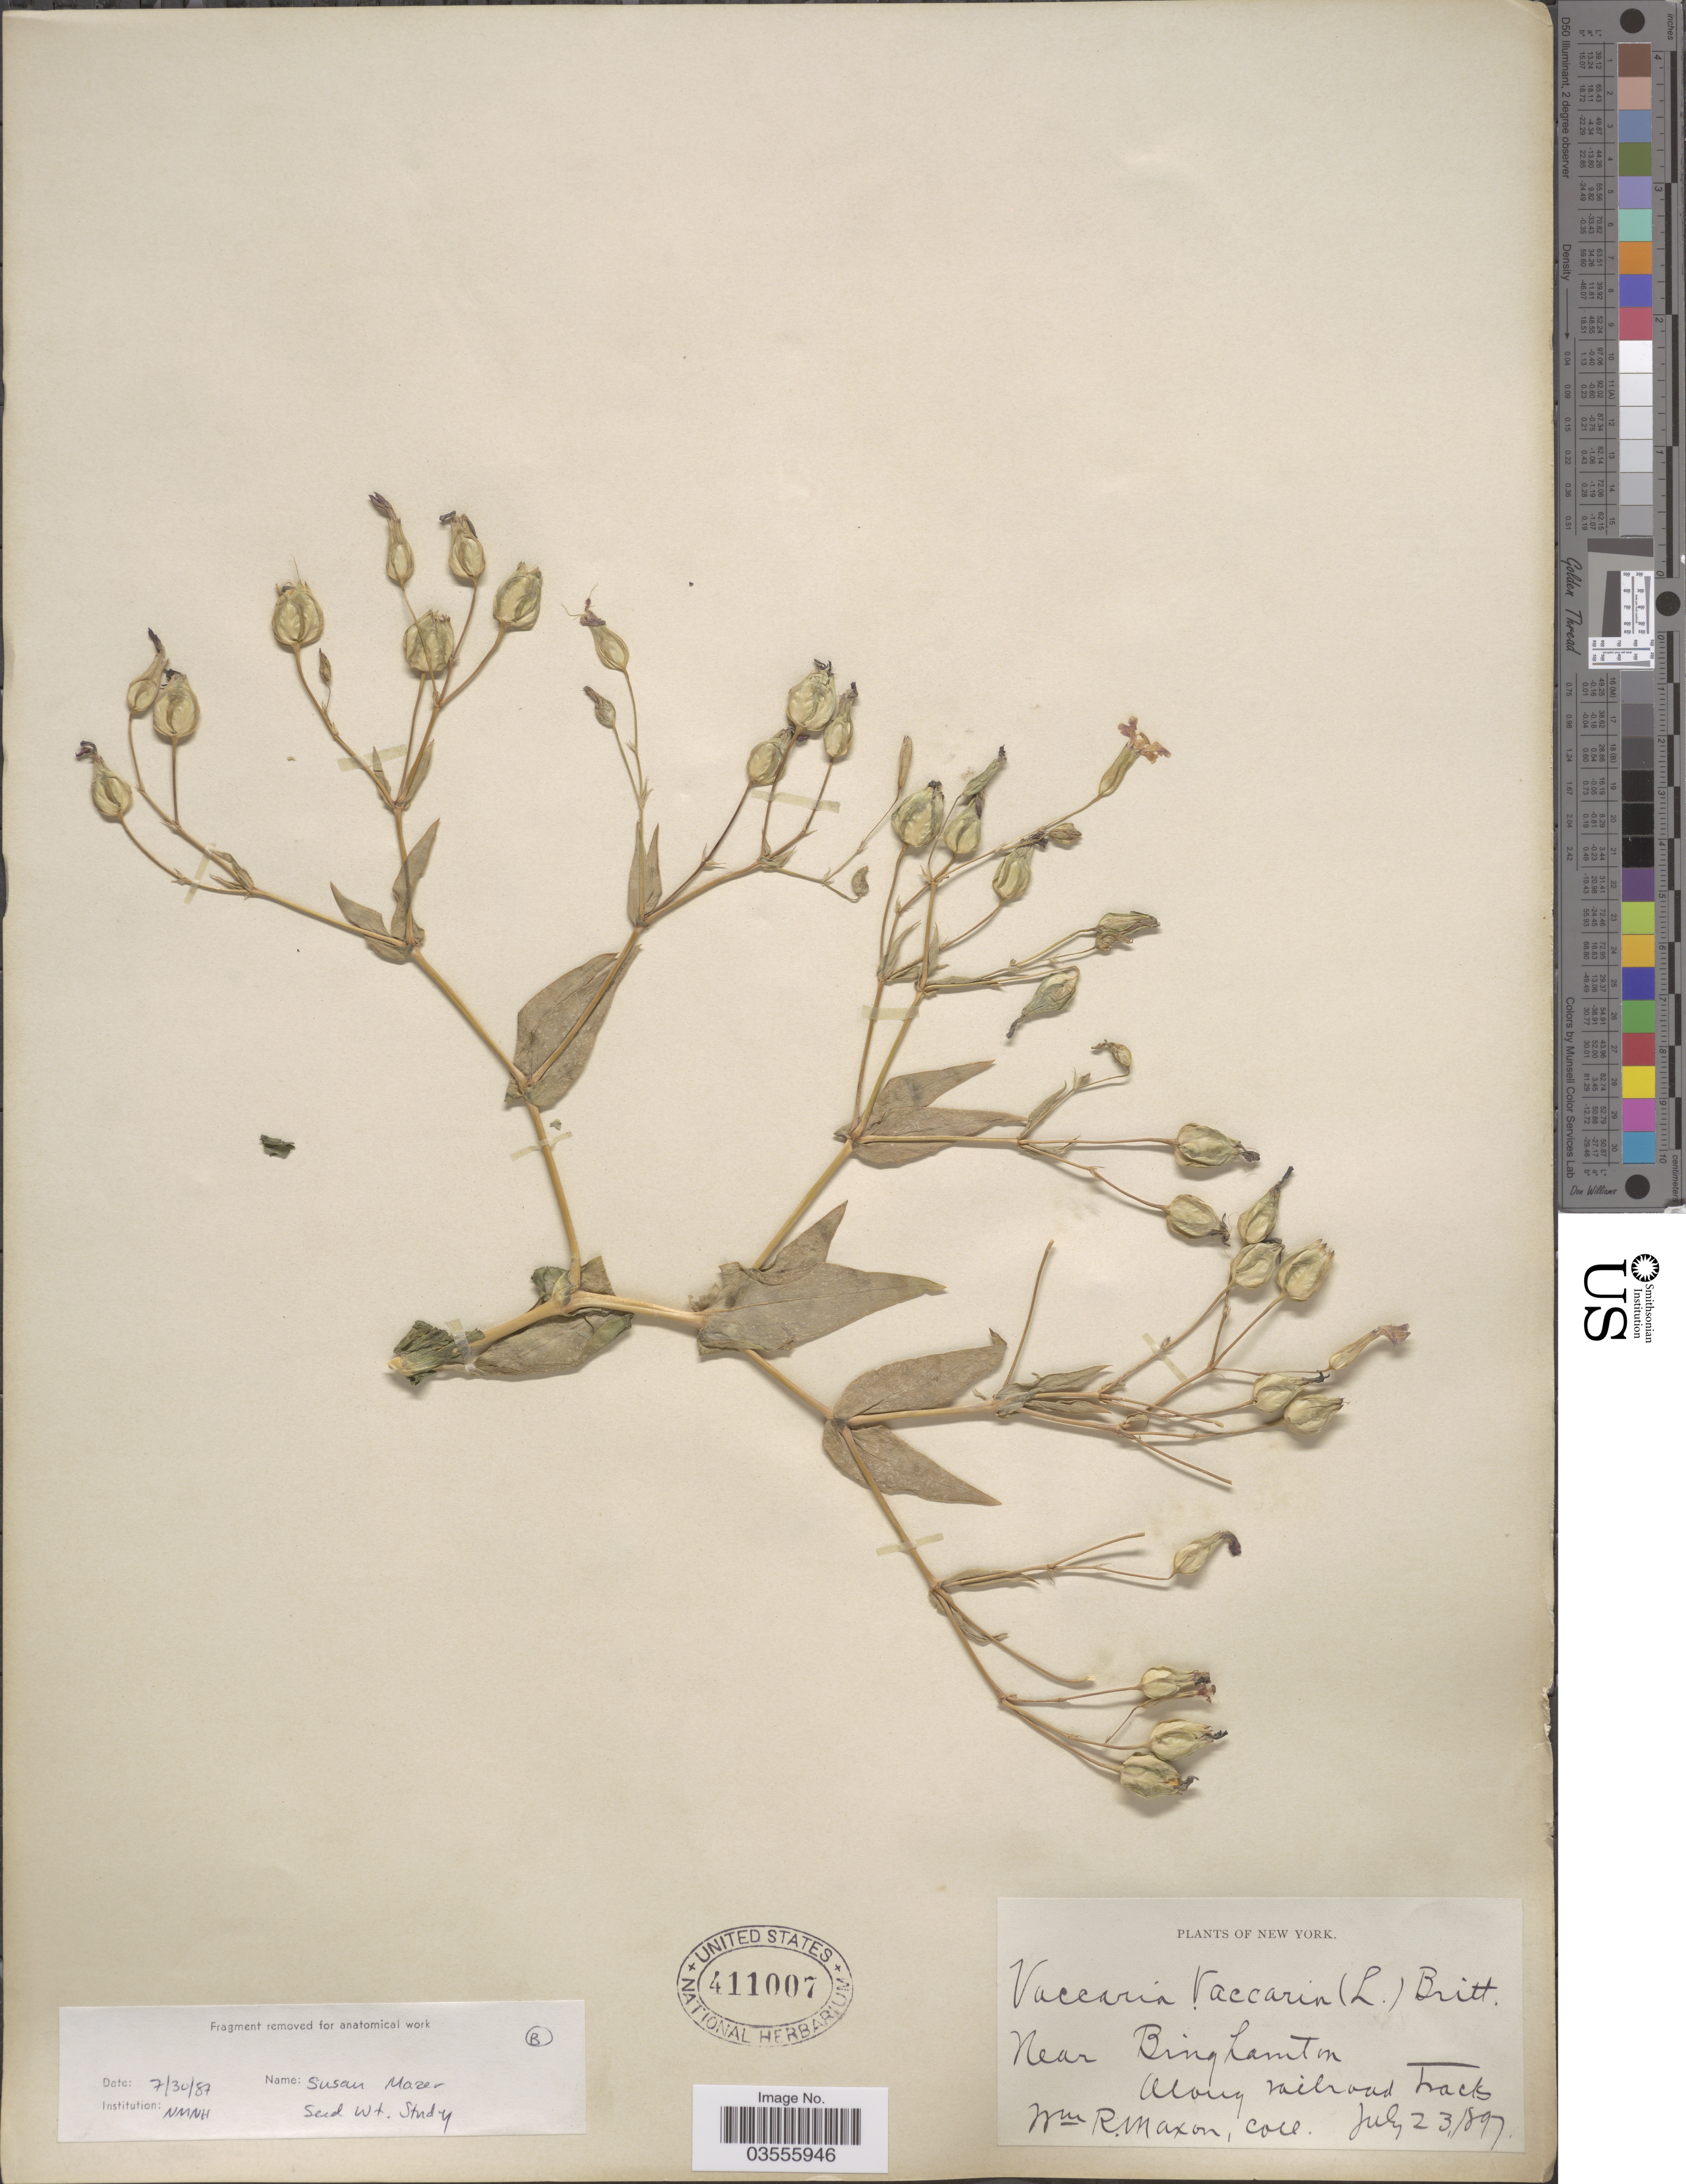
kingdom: Plantae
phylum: Tracheophyta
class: Magnoliopsida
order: Caryophyllales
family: Caryophyllaceae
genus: Gypsophila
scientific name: Gypsophila vaccaria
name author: (L.) Sm.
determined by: Strong, M. T., (US), Smithsonian Institution - National Museum of Natural History (UNITED STATES)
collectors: W. R. Maxon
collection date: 1897-07-23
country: United States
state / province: New York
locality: Near Binghamton. Along railroad tracks.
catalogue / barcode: US 411007